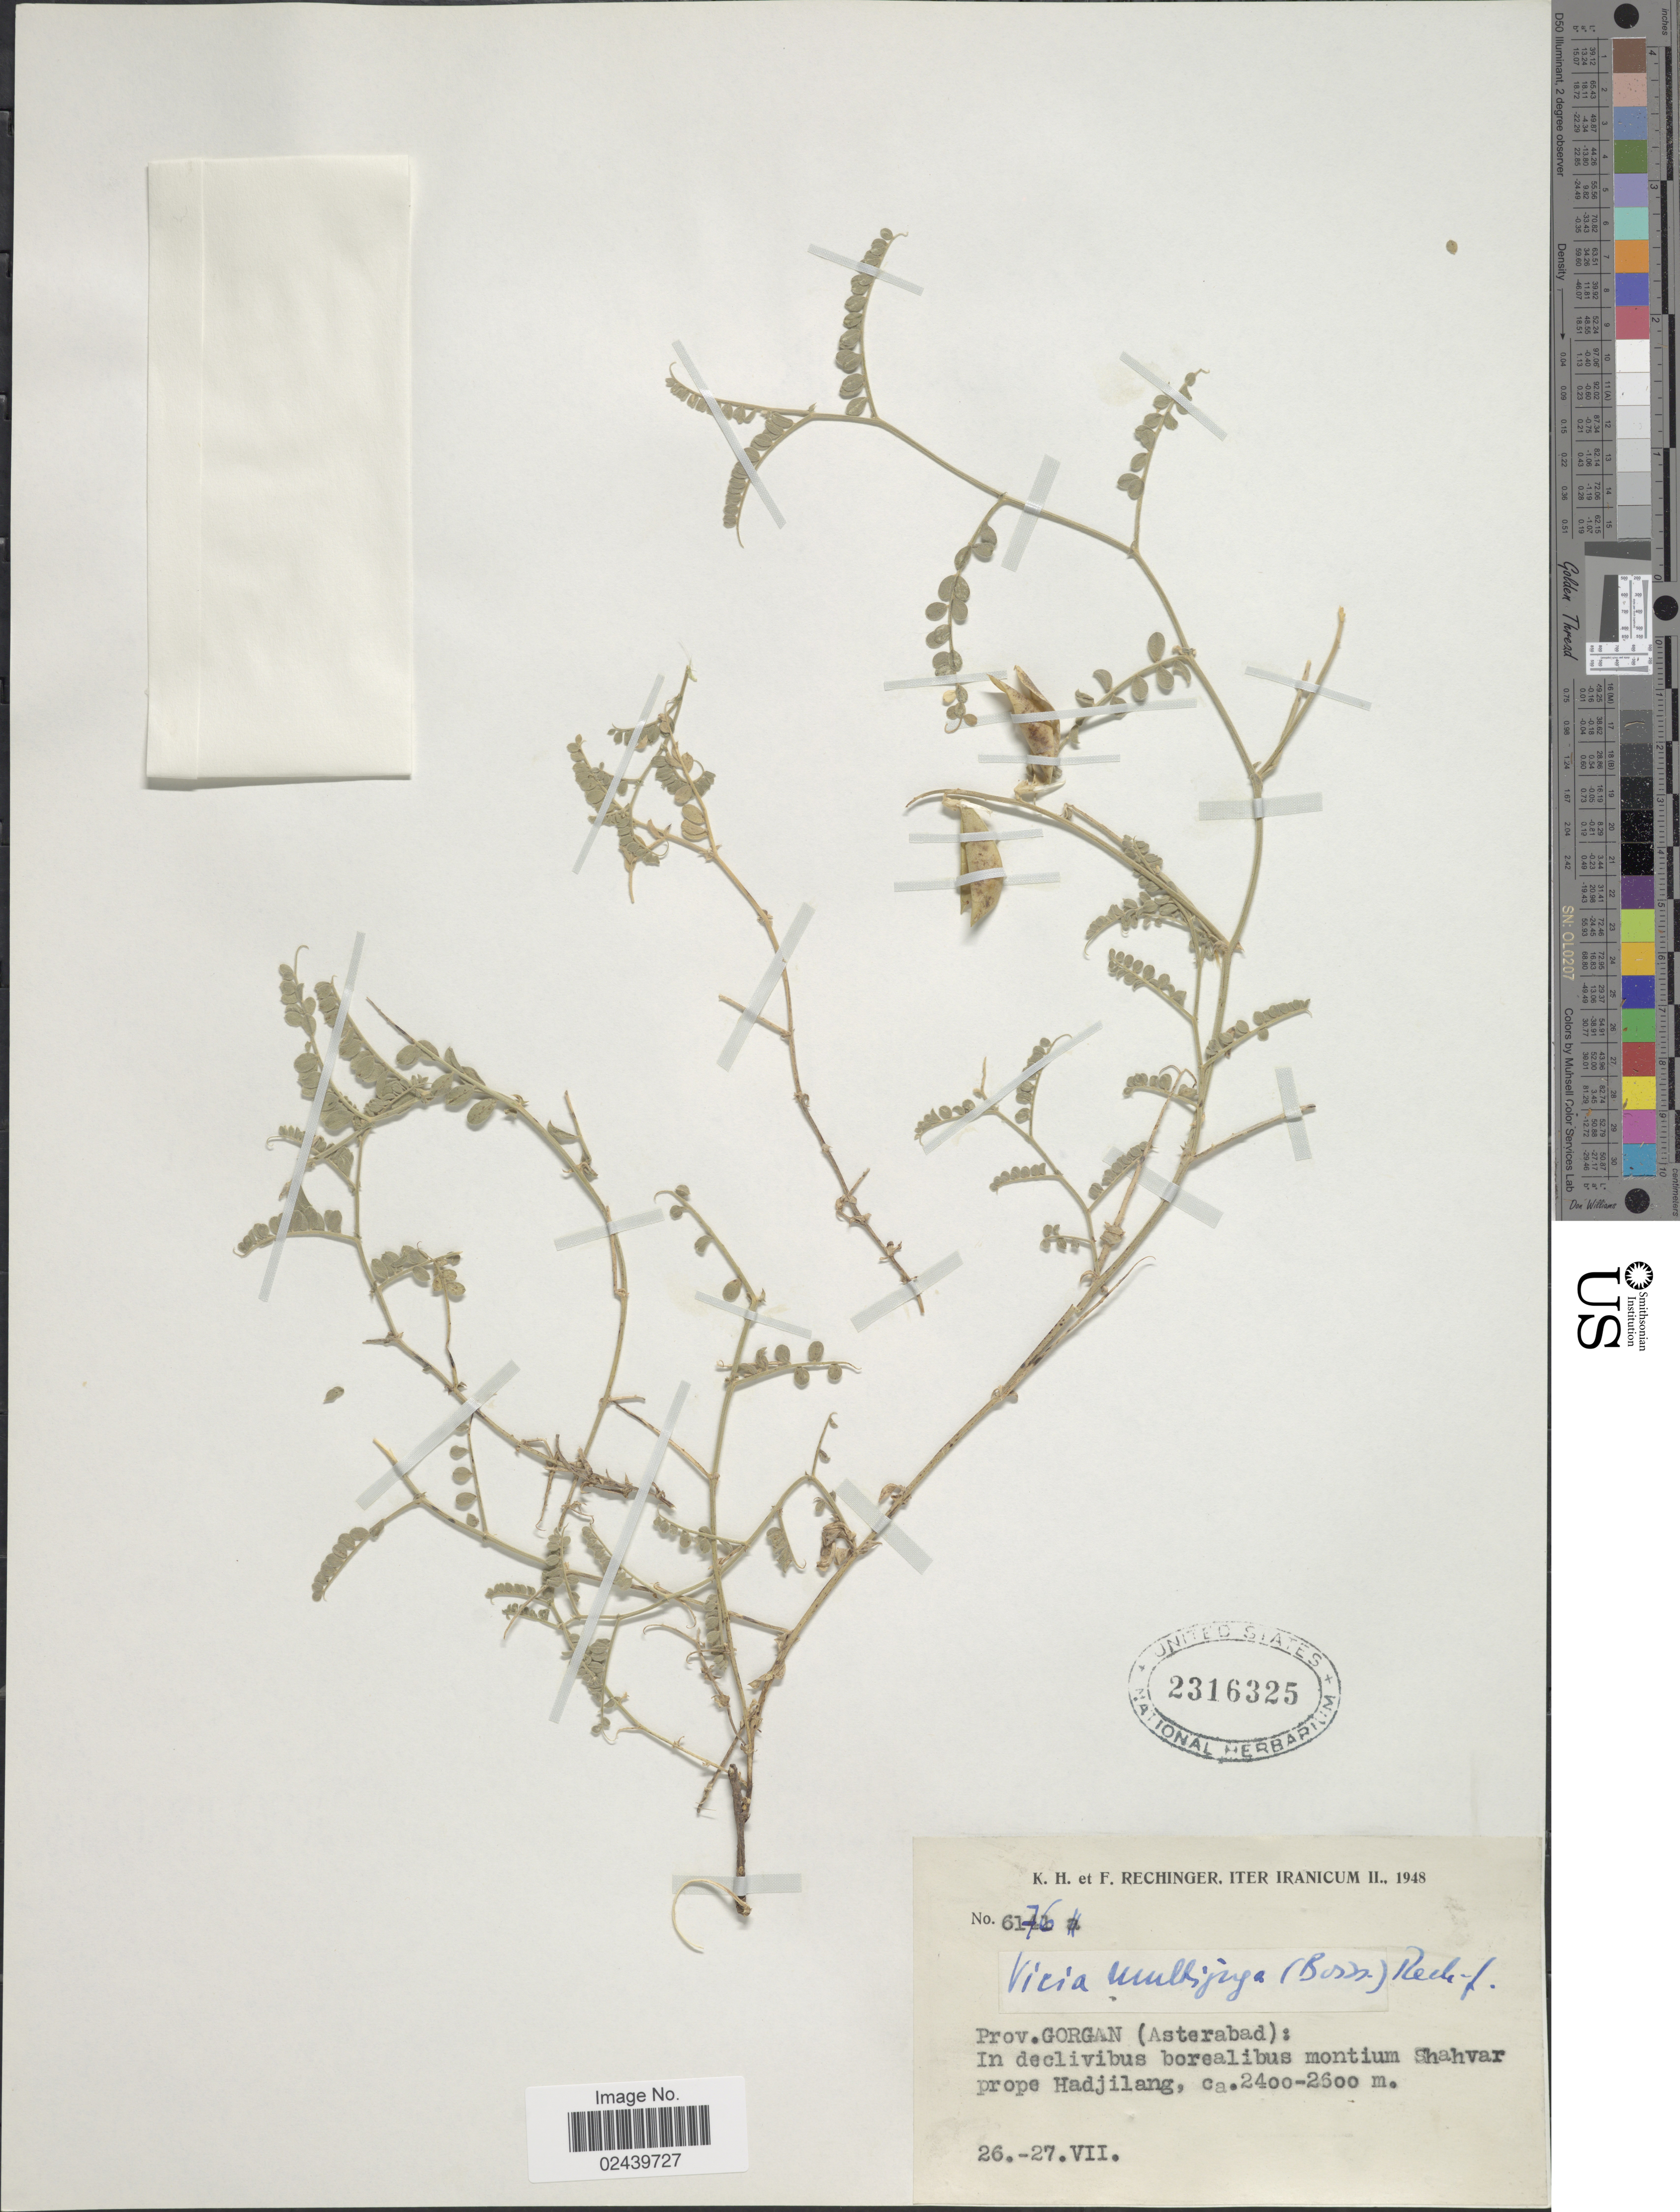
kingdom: Plantae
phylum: Tracheophyta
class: Magnoliopsida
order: Fabales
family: Fabaceae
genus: Vicia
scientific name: Vicia multijuga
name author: (Boiss.) Rech. f.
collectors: K. H. Rechinger & F. Rechinger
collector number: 6176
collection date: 1948-07-26/1948-07-27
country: Iran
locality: Prov. Gorgan (Asterabad): montium Shahvar prope Hardjilang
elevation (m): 2400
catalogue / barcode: US 2316325